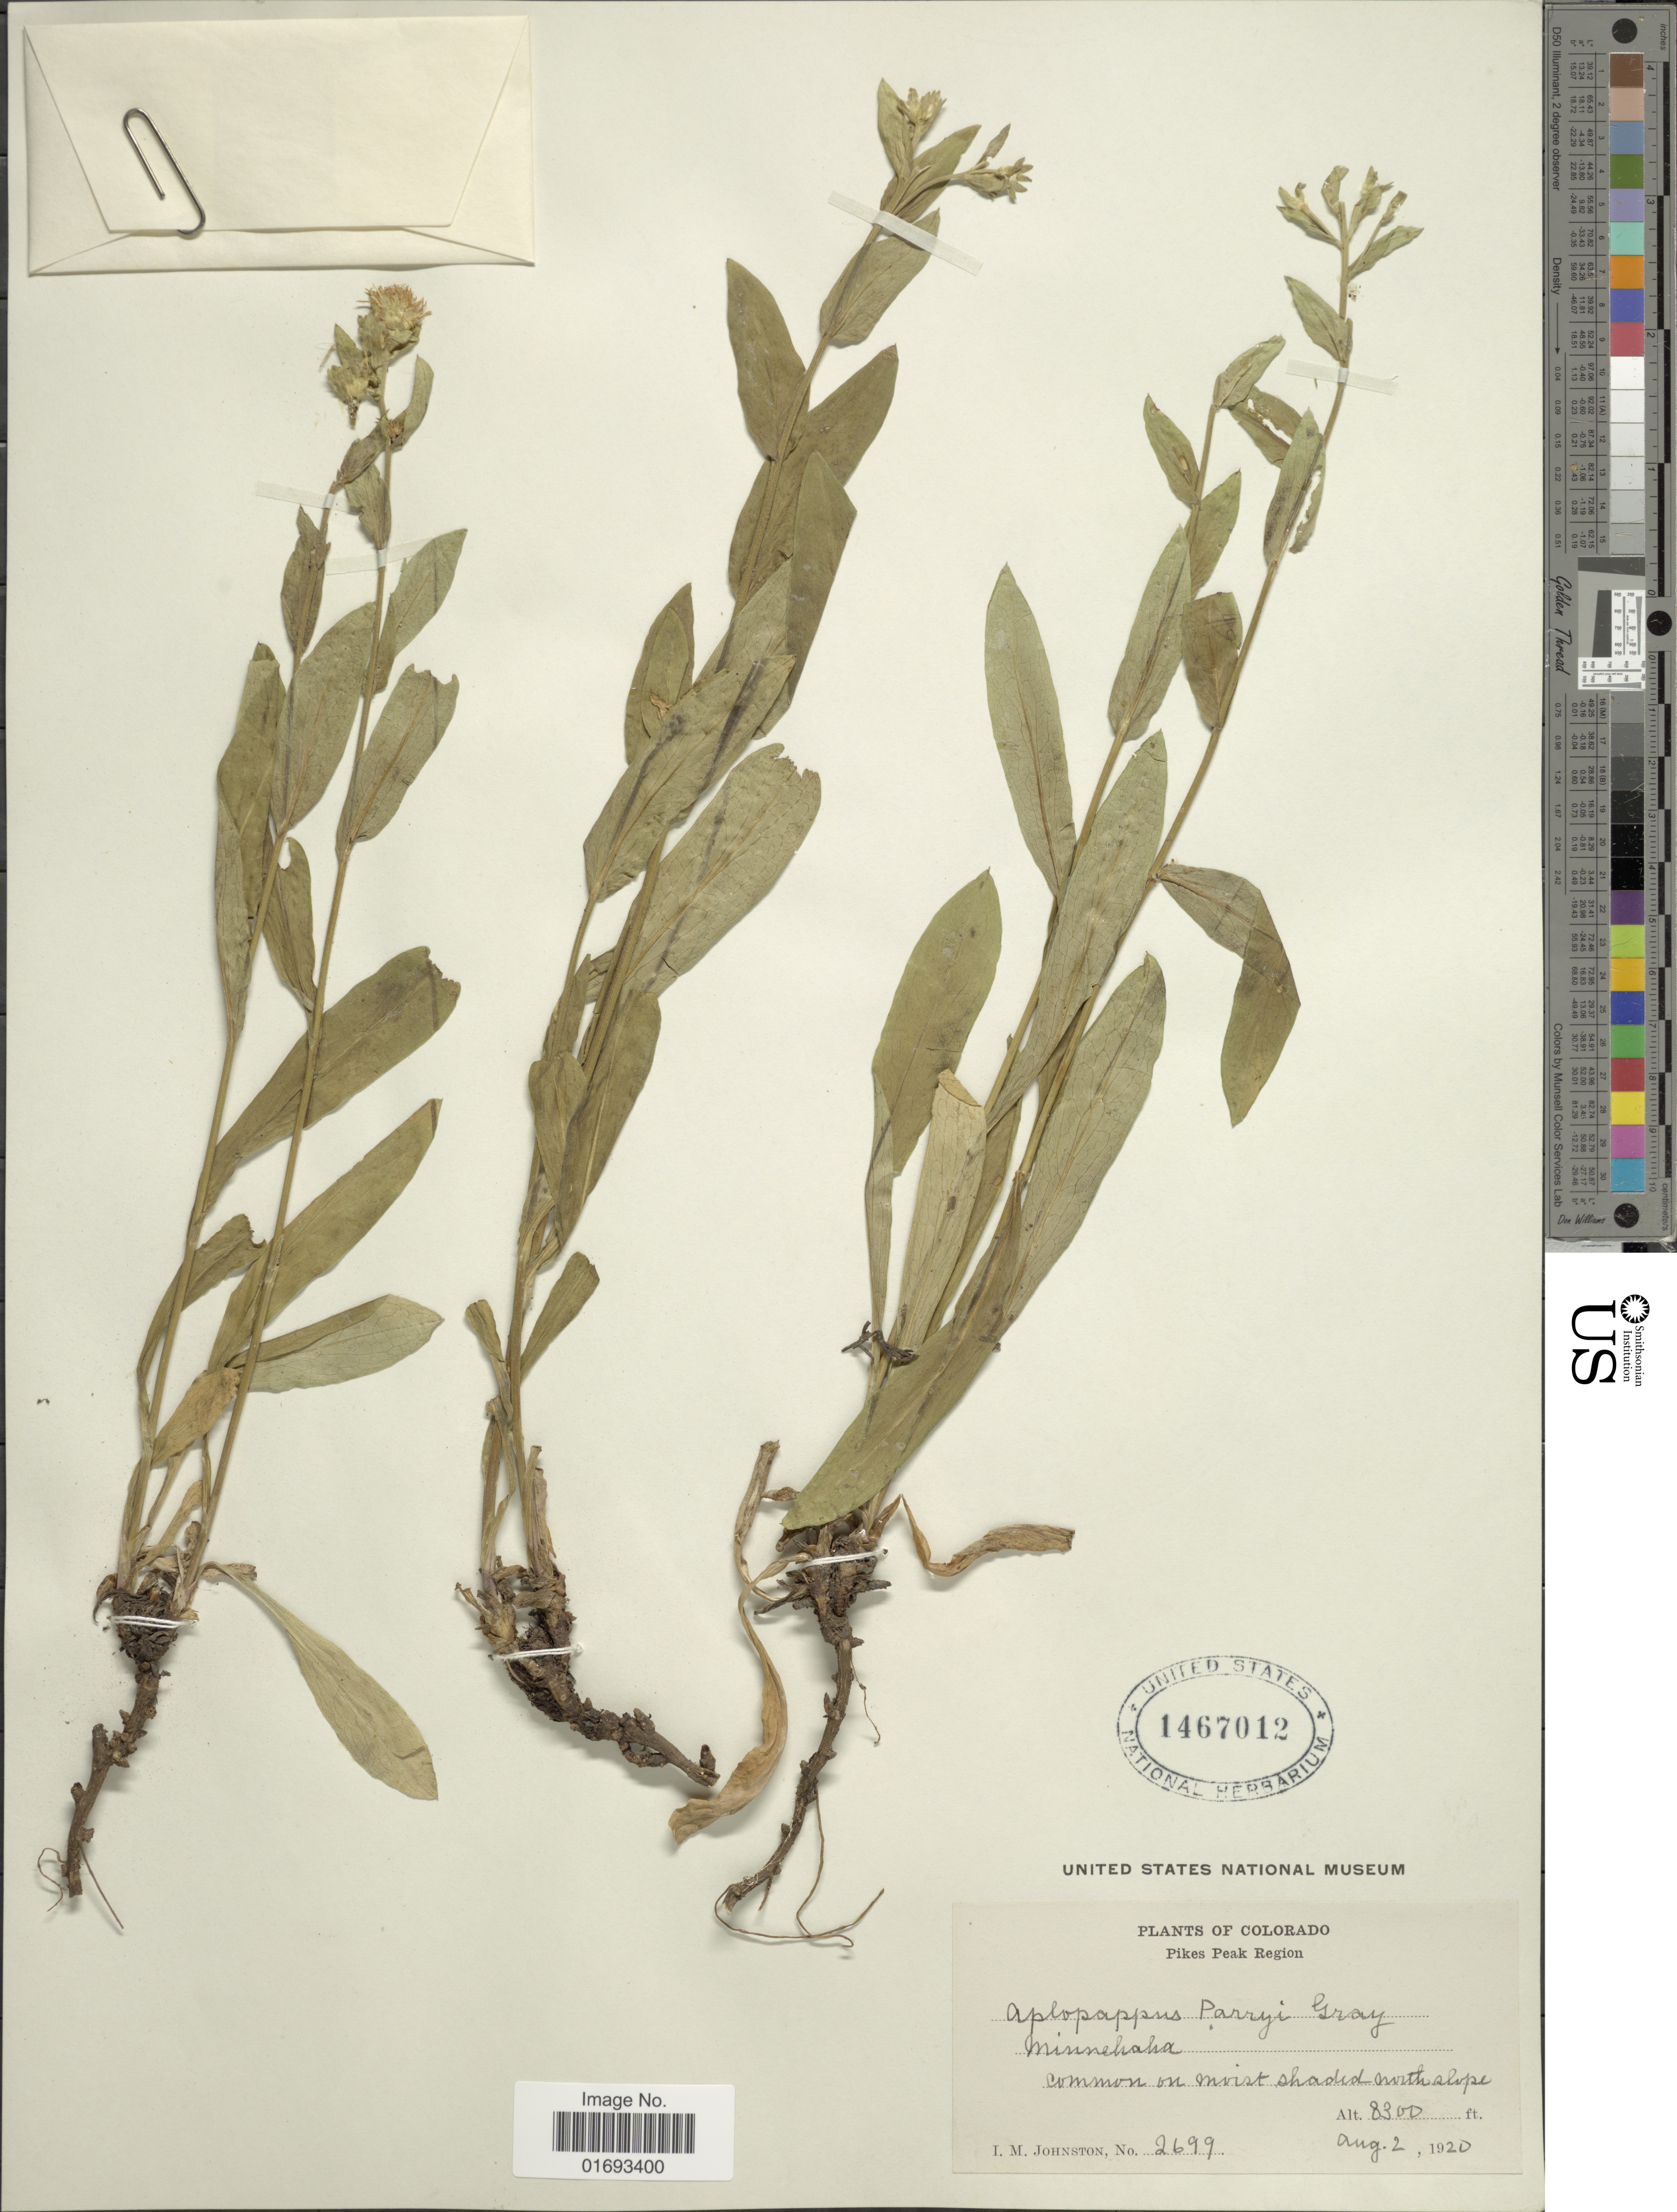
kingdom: Plantae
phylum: Tracheophyta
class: Magnoliopsida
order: Asterales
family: Asteraceae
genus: Oreochrysum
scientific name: Oreochrysum parryi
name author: (A. Gray) Rydb.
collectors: I.M. Johnston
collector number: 2699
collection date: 1920-08-02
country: United States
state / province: Colorado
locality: Pike Peak Region, Minnekaka, common on moist shaded north slope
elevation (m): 2530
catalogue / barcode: US 1467012